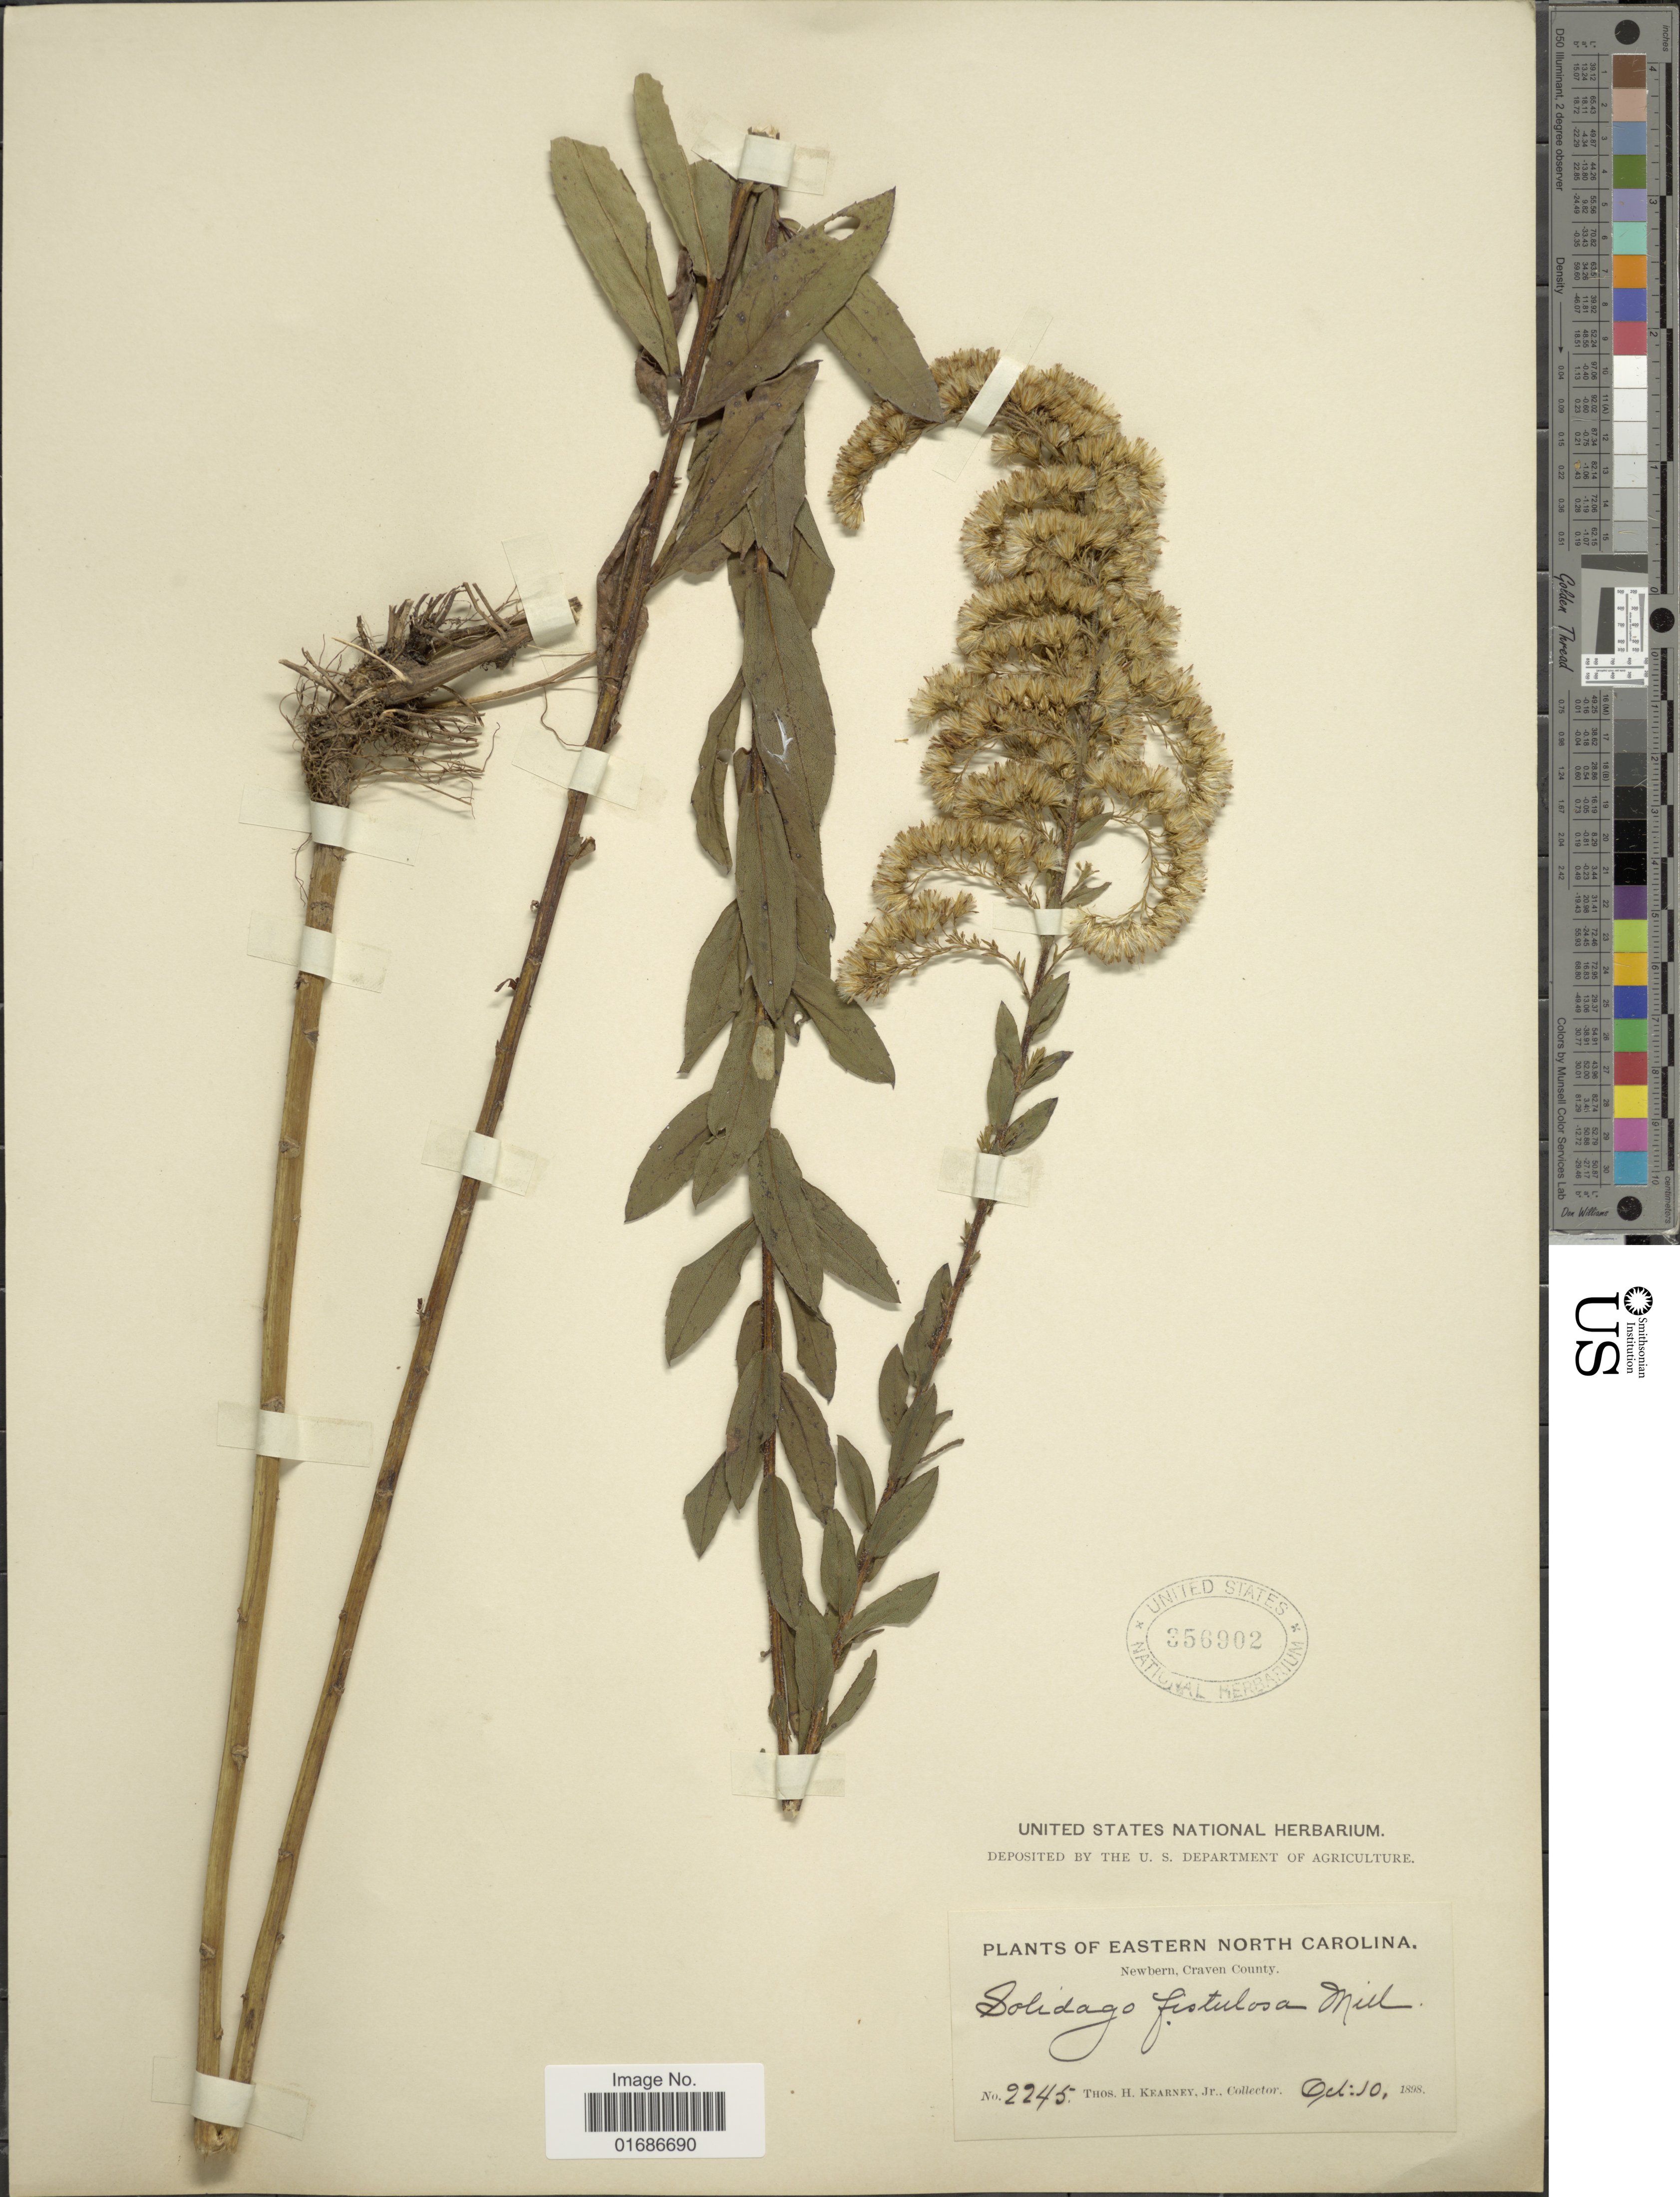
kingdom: Plantae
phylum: Tracheophyta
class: Magnoliopsida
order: Asterales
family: Asteraceae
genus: Solidago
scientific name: Solidago fistulosa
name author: Mill.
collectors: T. H. Kearney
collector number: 2245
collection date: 1898-10-10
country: United States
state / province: North Carolina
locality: Eastern NOrth Carolina, Newbern, Craven County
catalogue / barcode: US 356902